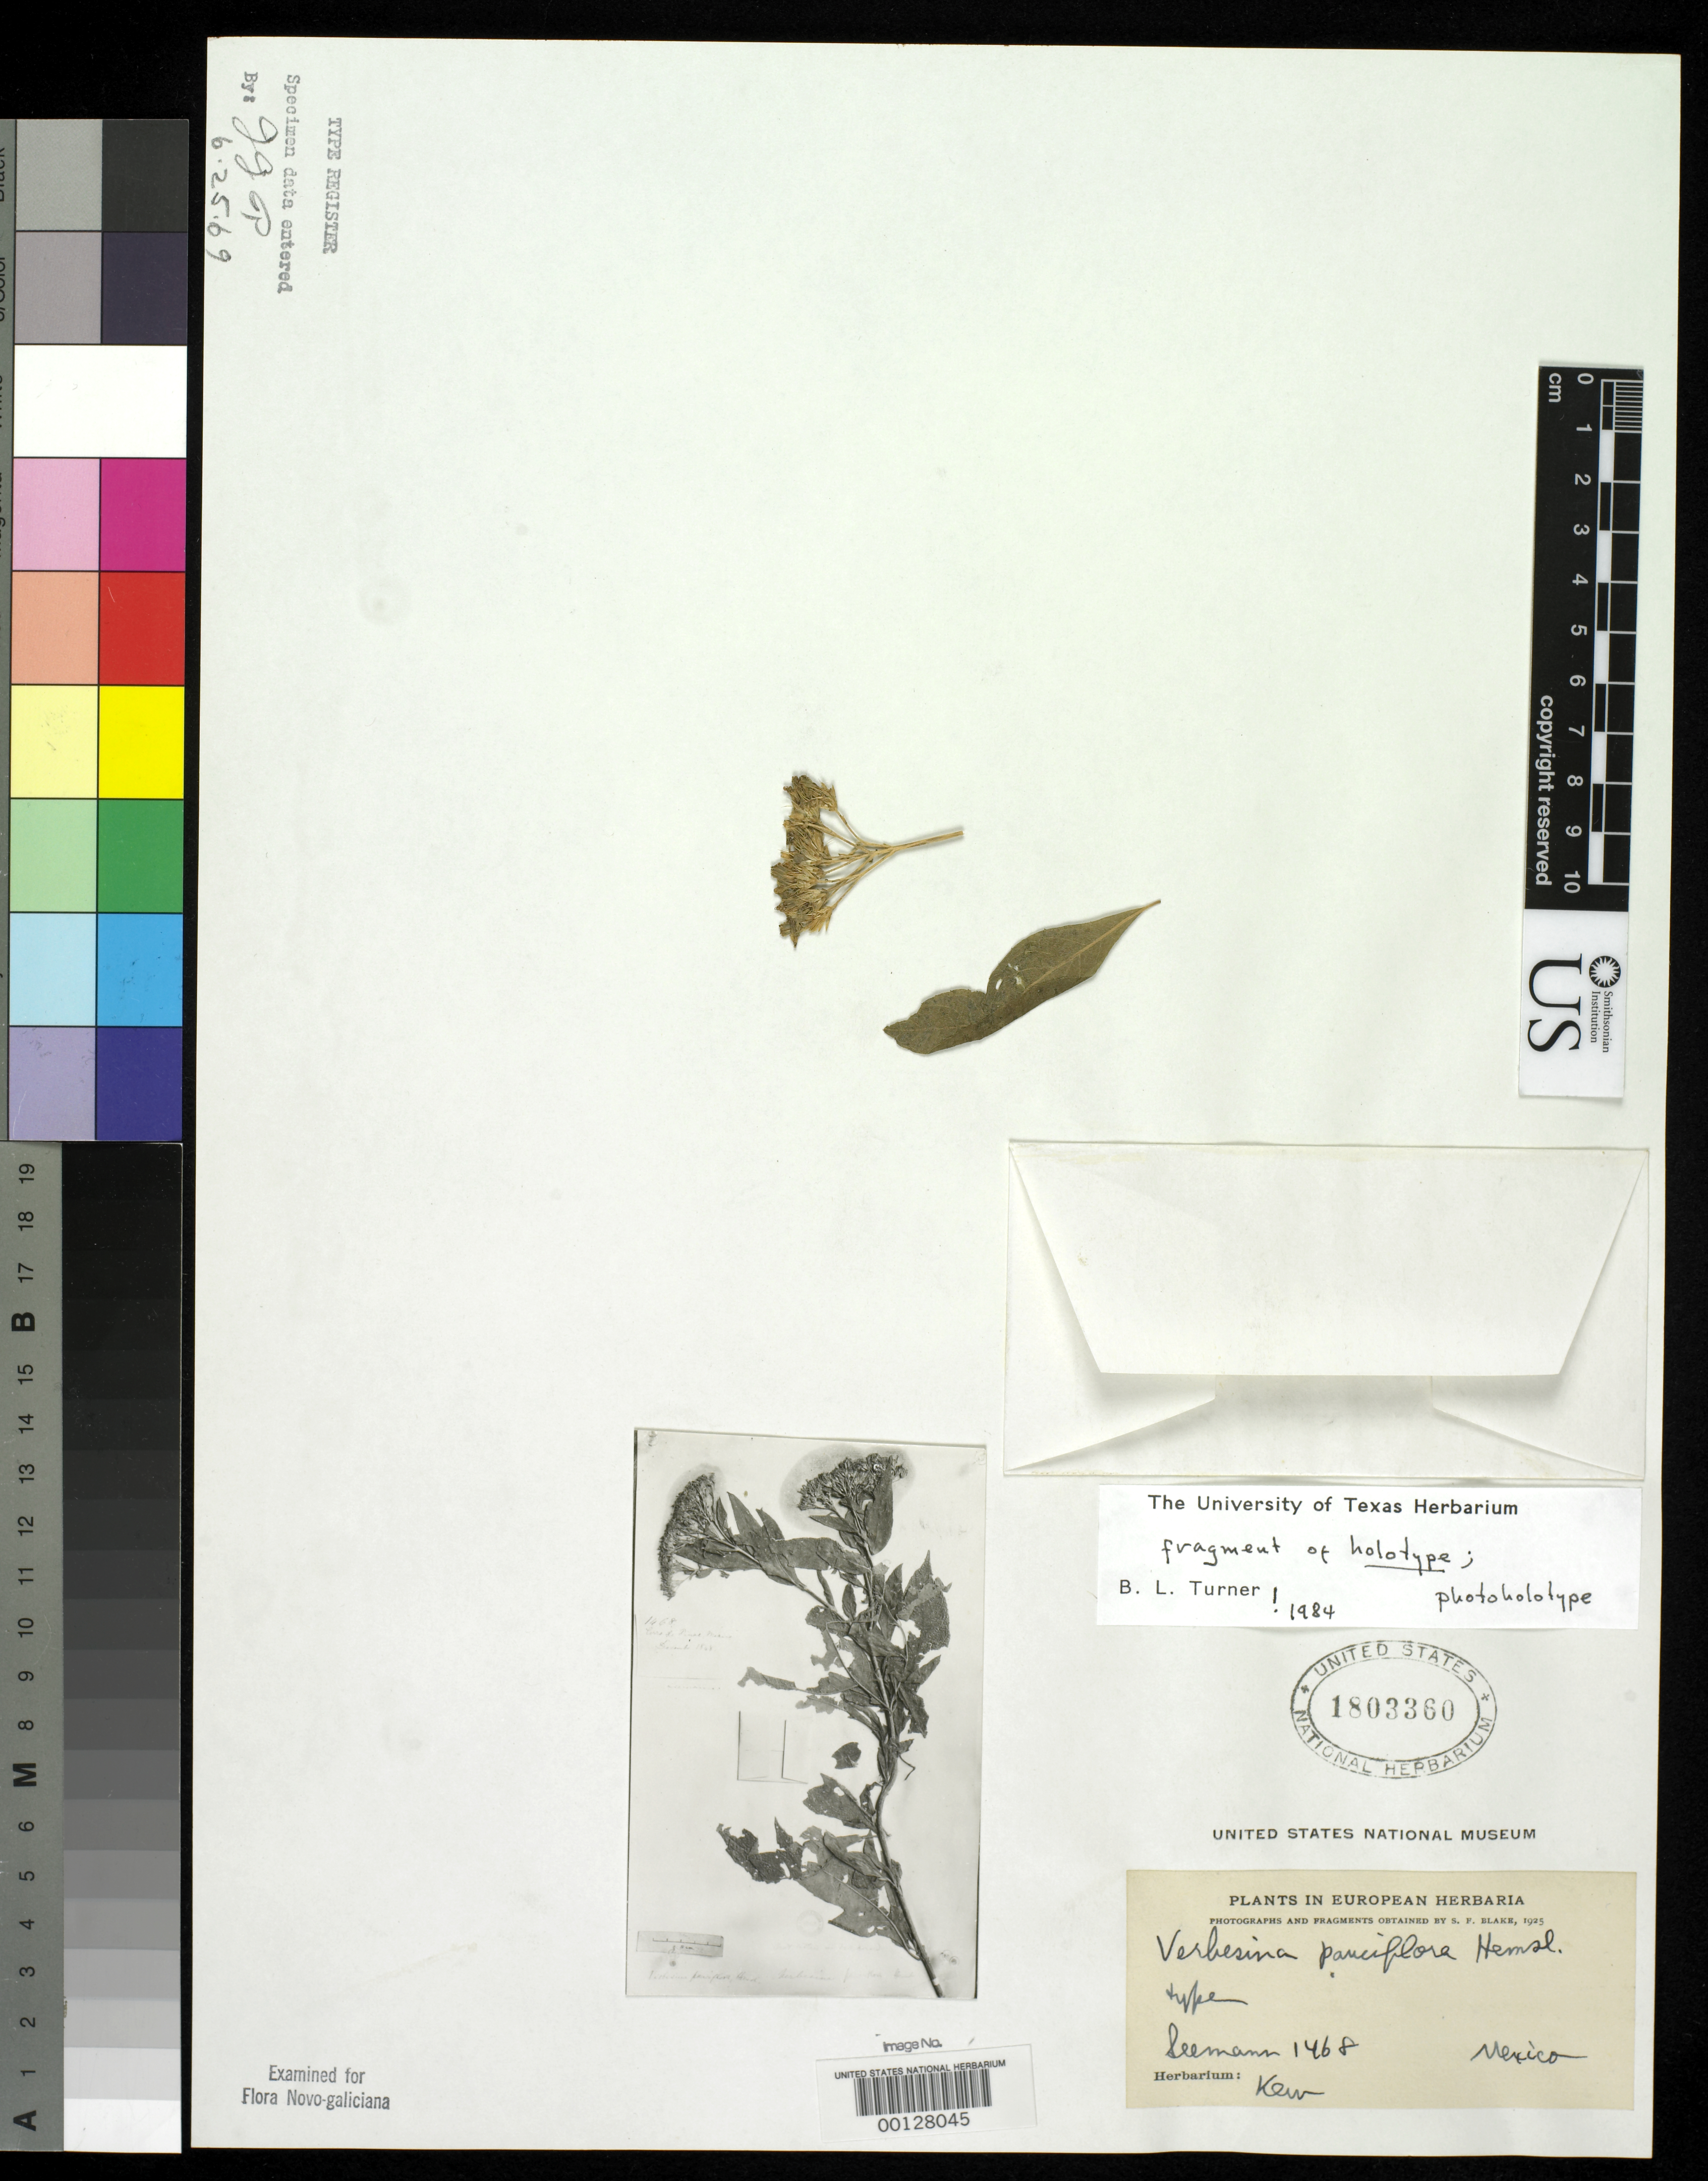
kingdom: Plantae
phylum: Tracheophyta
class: Magnoliopsida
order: Asterales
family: Asteraceae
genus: Verbesina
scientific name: Verbesina pauciflora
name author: Hemsl.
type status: Isotype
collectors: B. C. Seemann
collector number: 1468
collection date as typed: Dec 1868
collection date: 1868-12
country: Mexico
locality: Cerro de Pinal.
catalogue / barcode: US 1803360